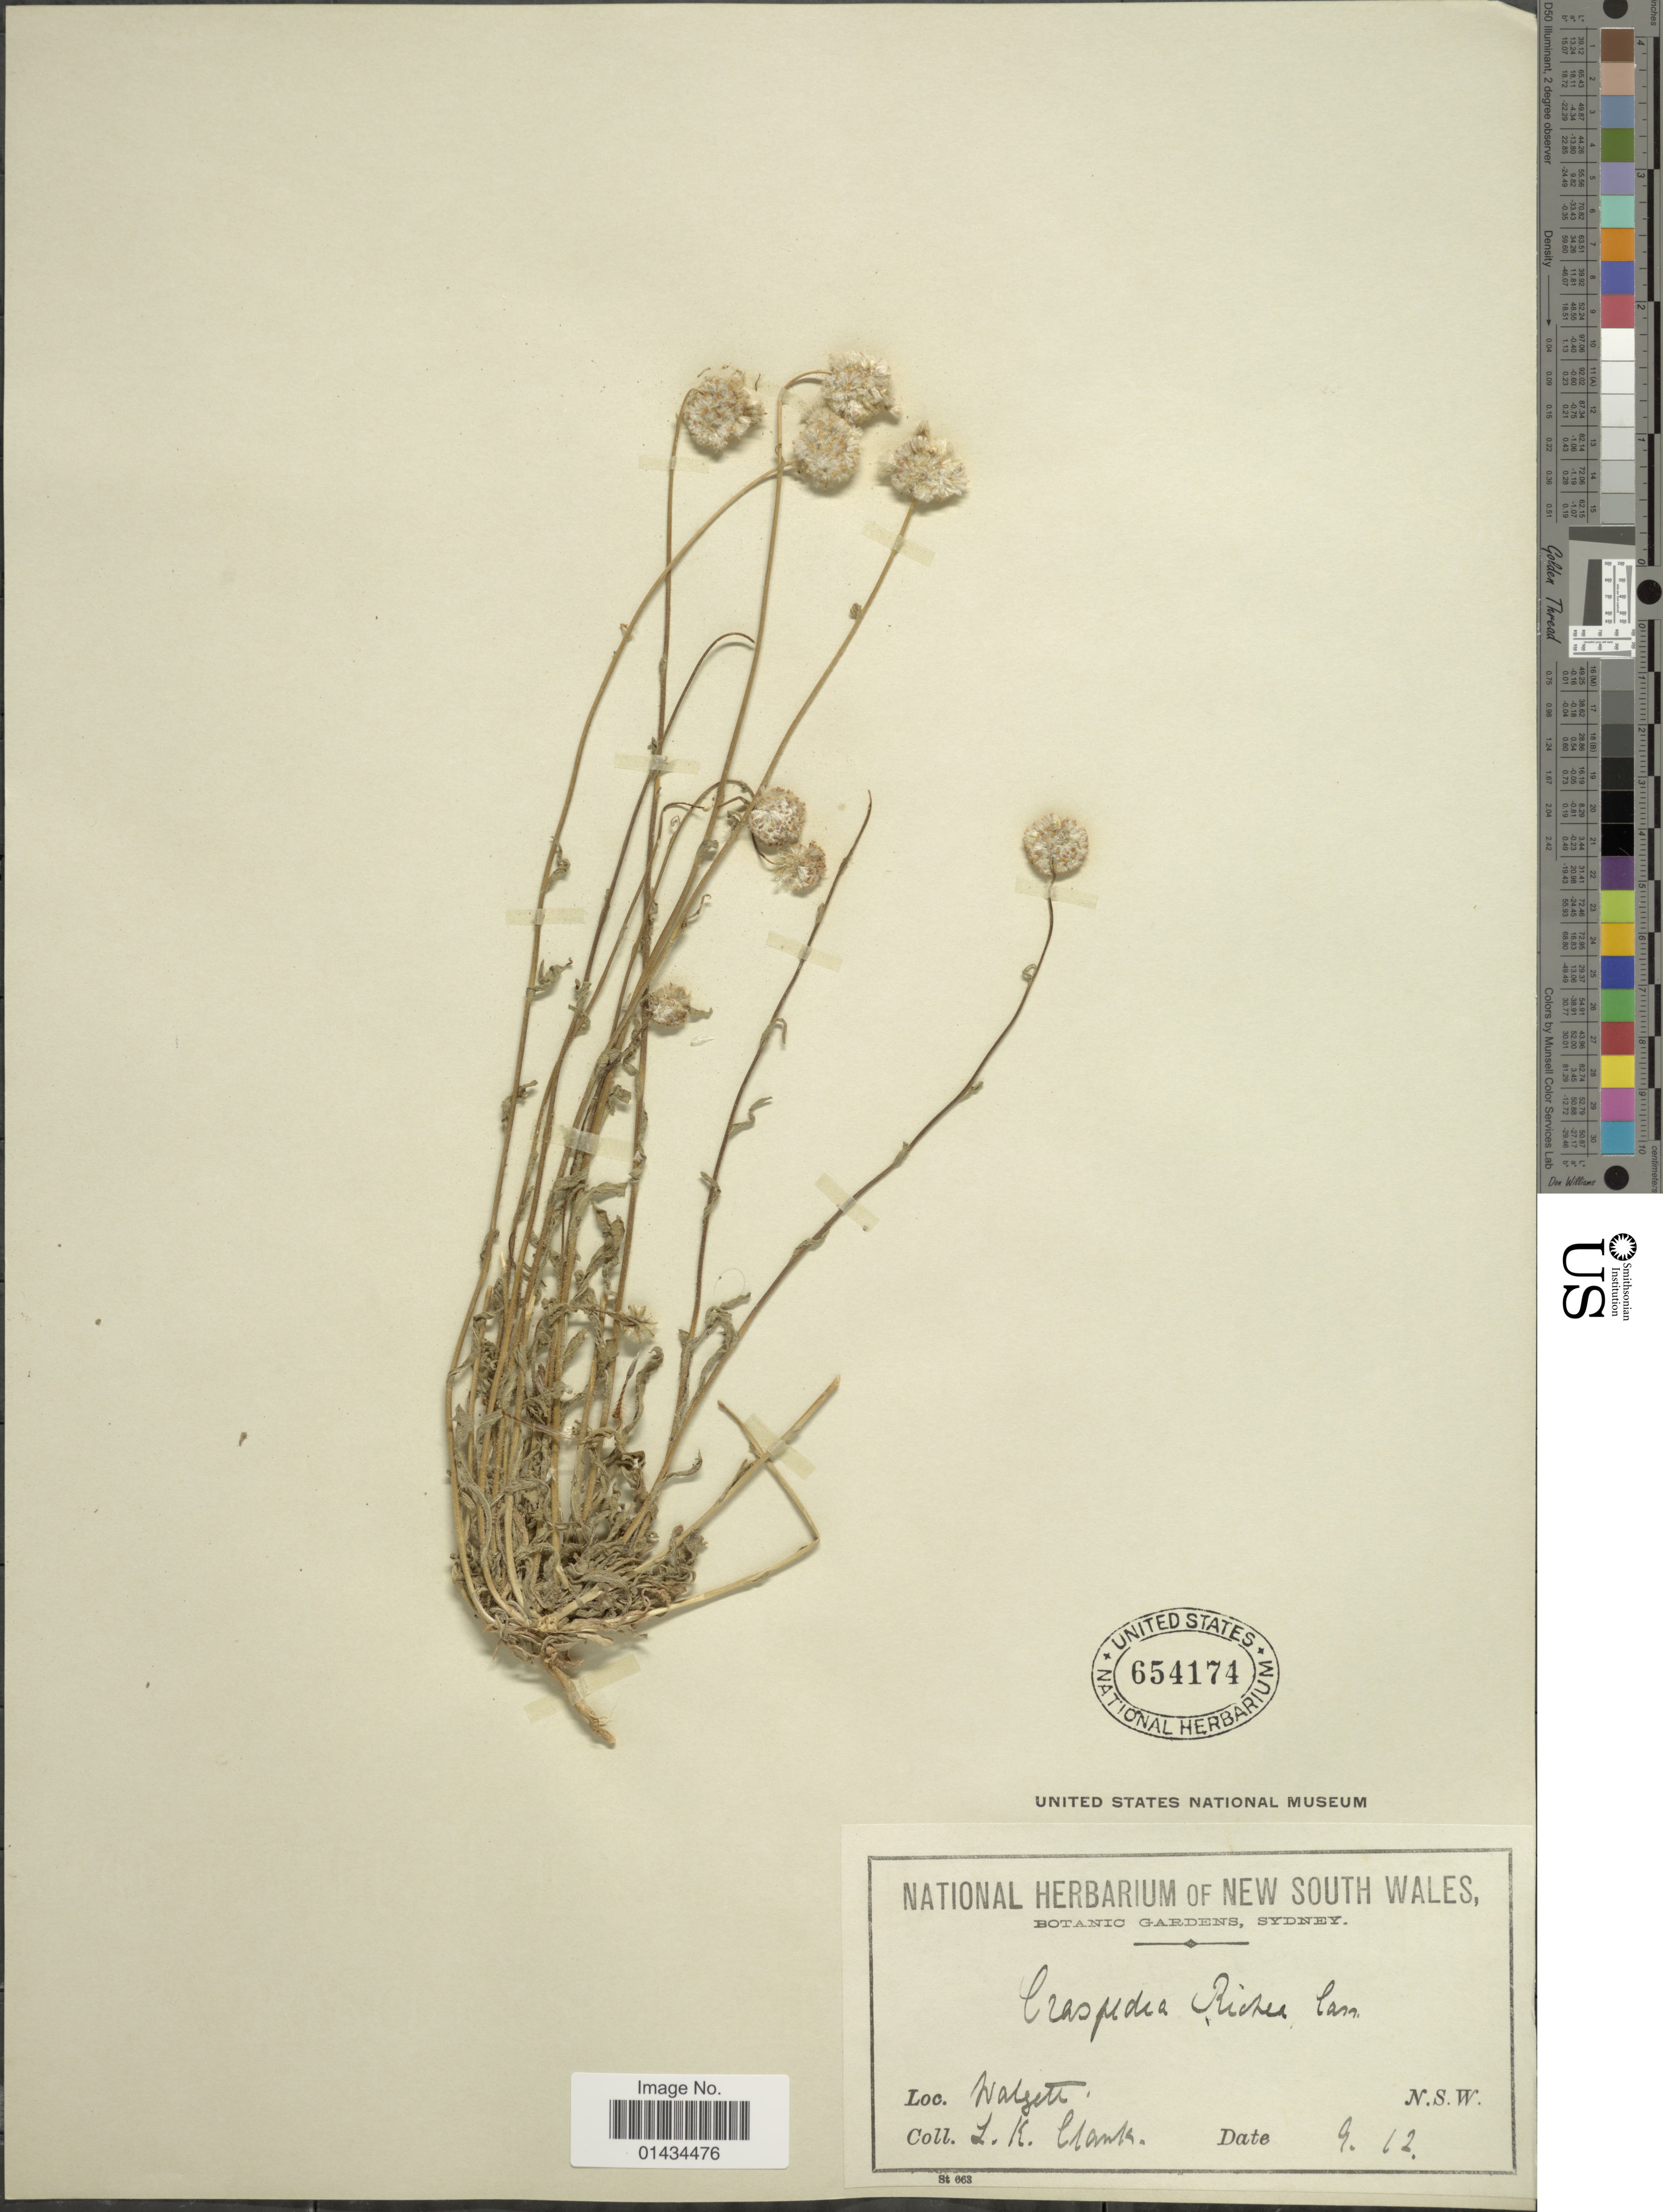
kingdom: Plantae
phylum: Tracheophyta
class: Magnoliopsida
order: Asterales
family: Asteraceae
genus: Craspedia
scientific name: Craspedia uniflora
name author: G. Forst.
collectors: L. Clark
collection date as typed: Transcribed d/m/y: /9/12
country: Australia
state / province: New South Wales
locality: Walgett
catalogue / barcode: US 654174